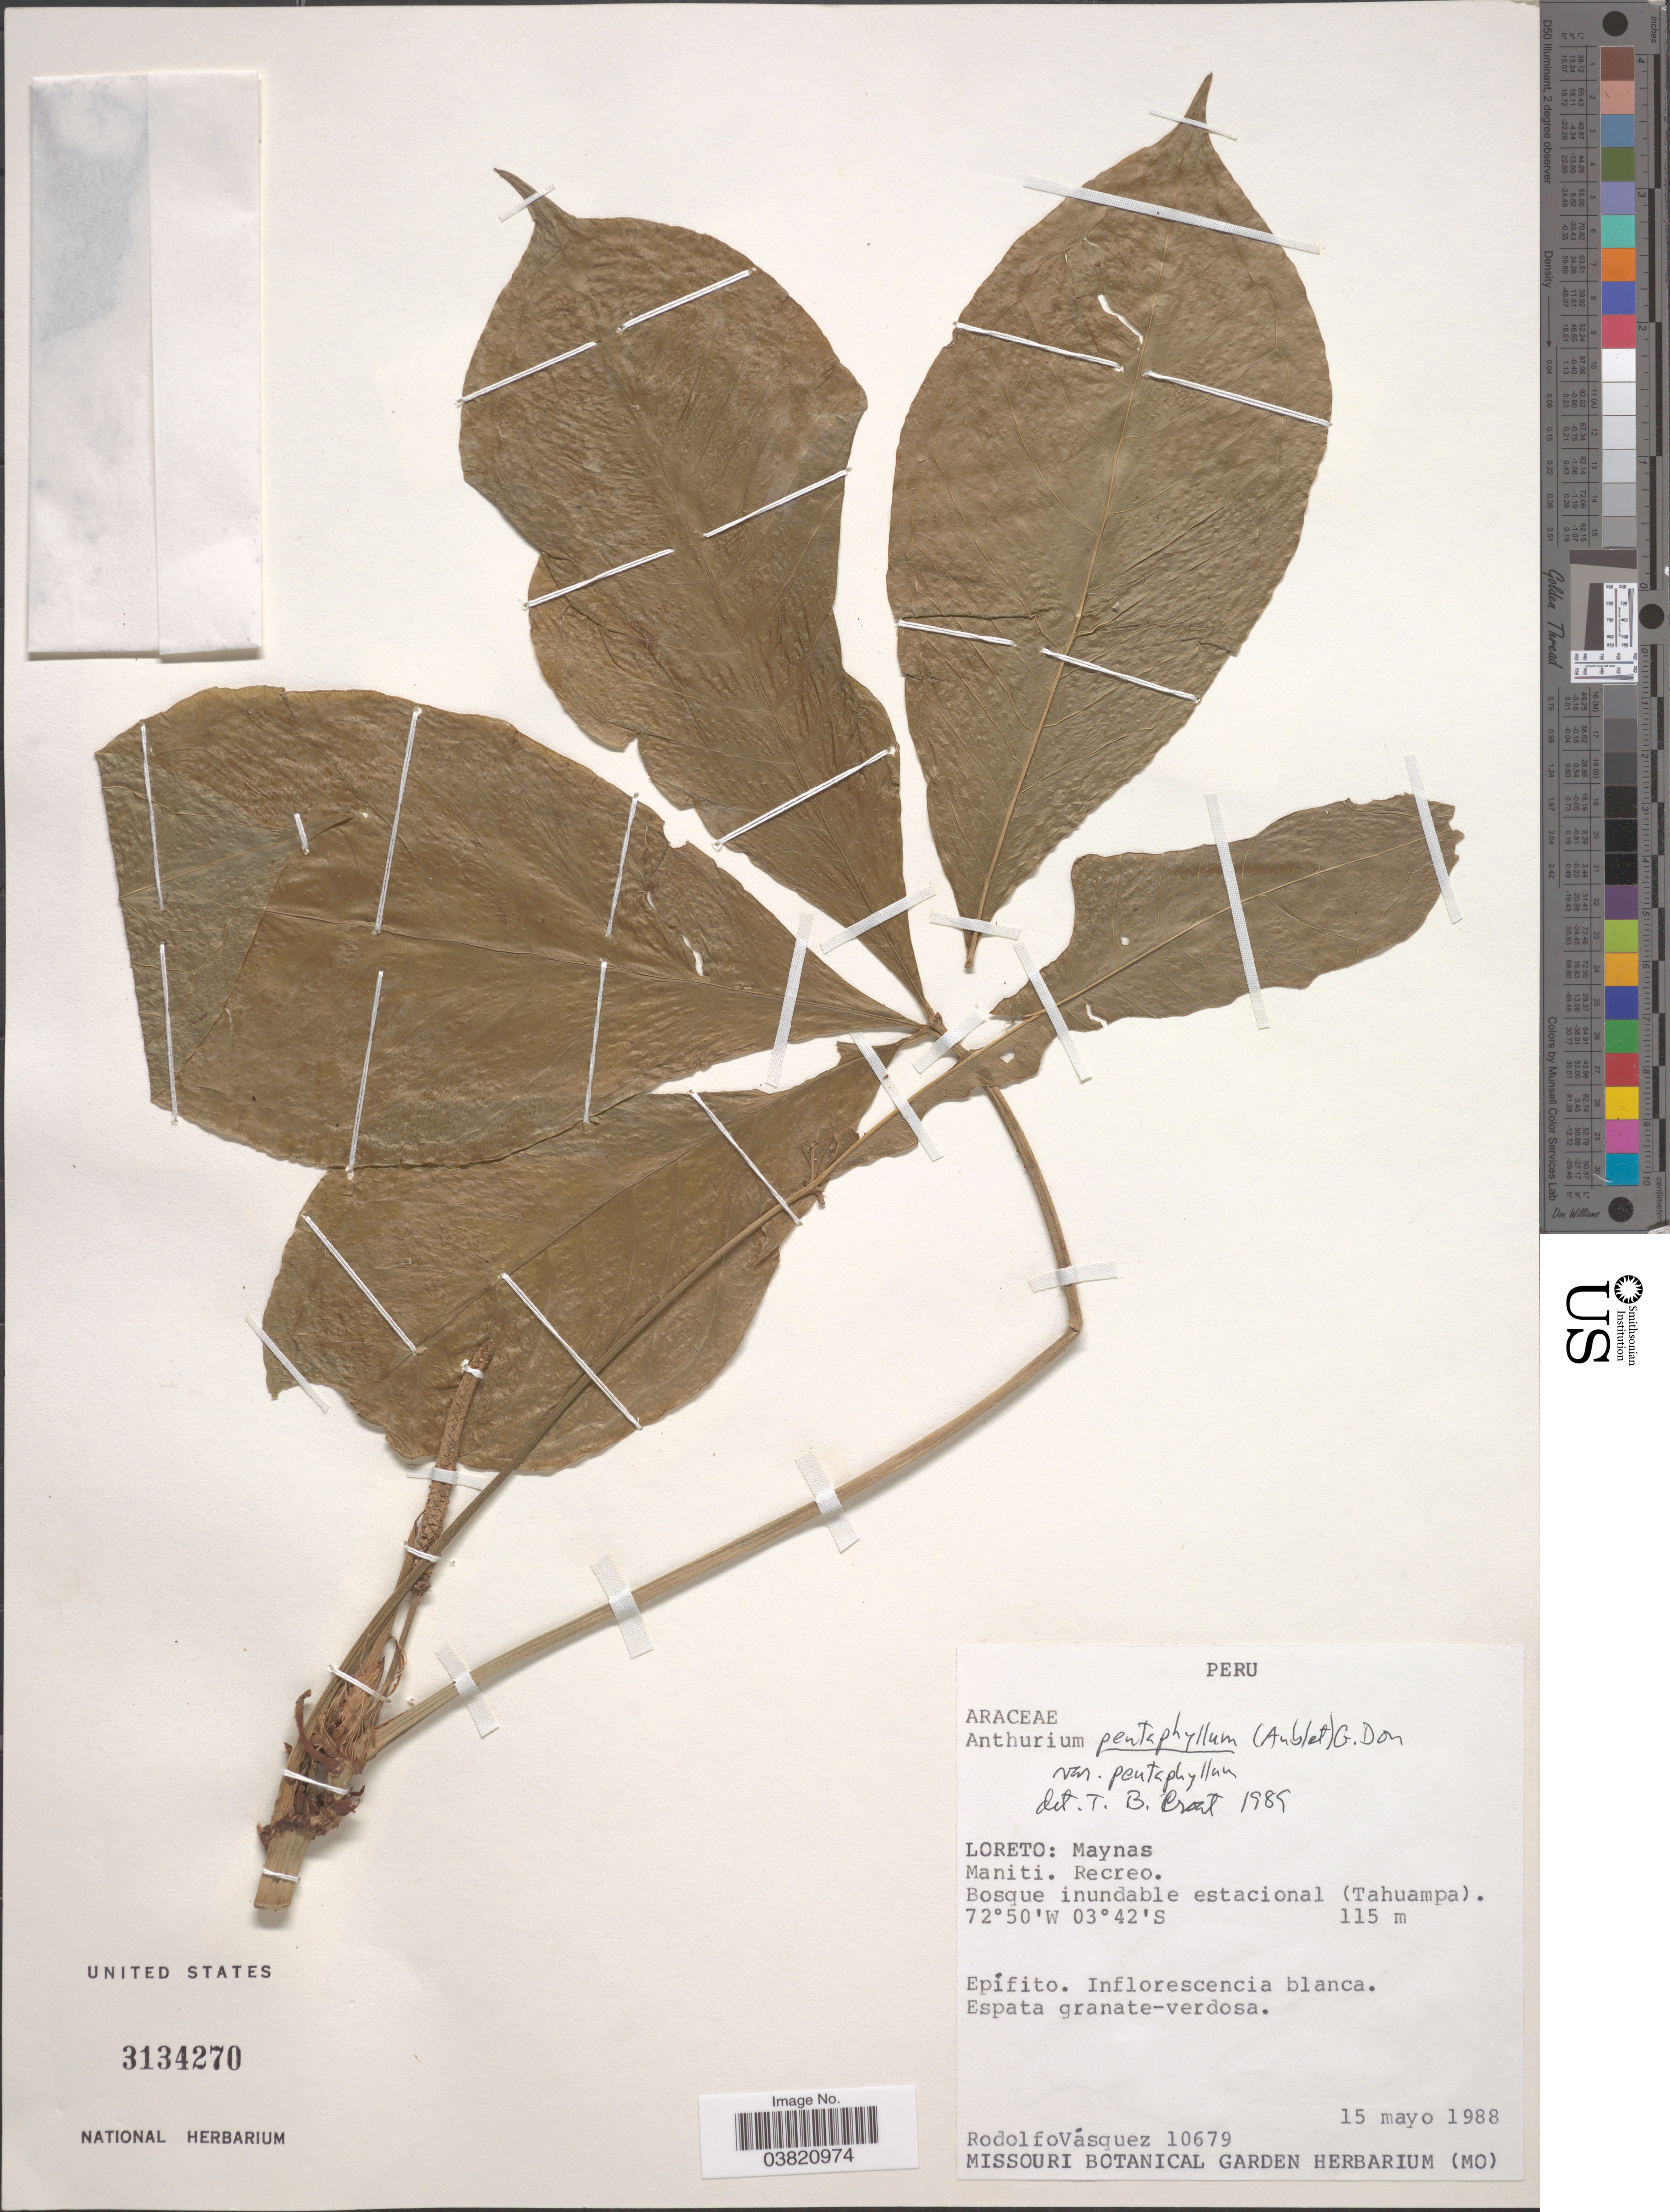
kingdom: Plantae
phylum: Tracheophyta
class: Liliopsida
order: Alismatales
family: Araceae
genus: Anthurium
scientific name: Anthurium pentaphyllum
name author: (Aubl.) G. Don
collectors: R. Vásquez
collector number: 10679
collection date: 1988-05-15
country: Peru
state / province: Loreto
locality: Maynas. Maniti. Recreo. Bosque inundable estacional (Tahuampa).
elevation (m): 115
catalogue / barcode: US 3134270